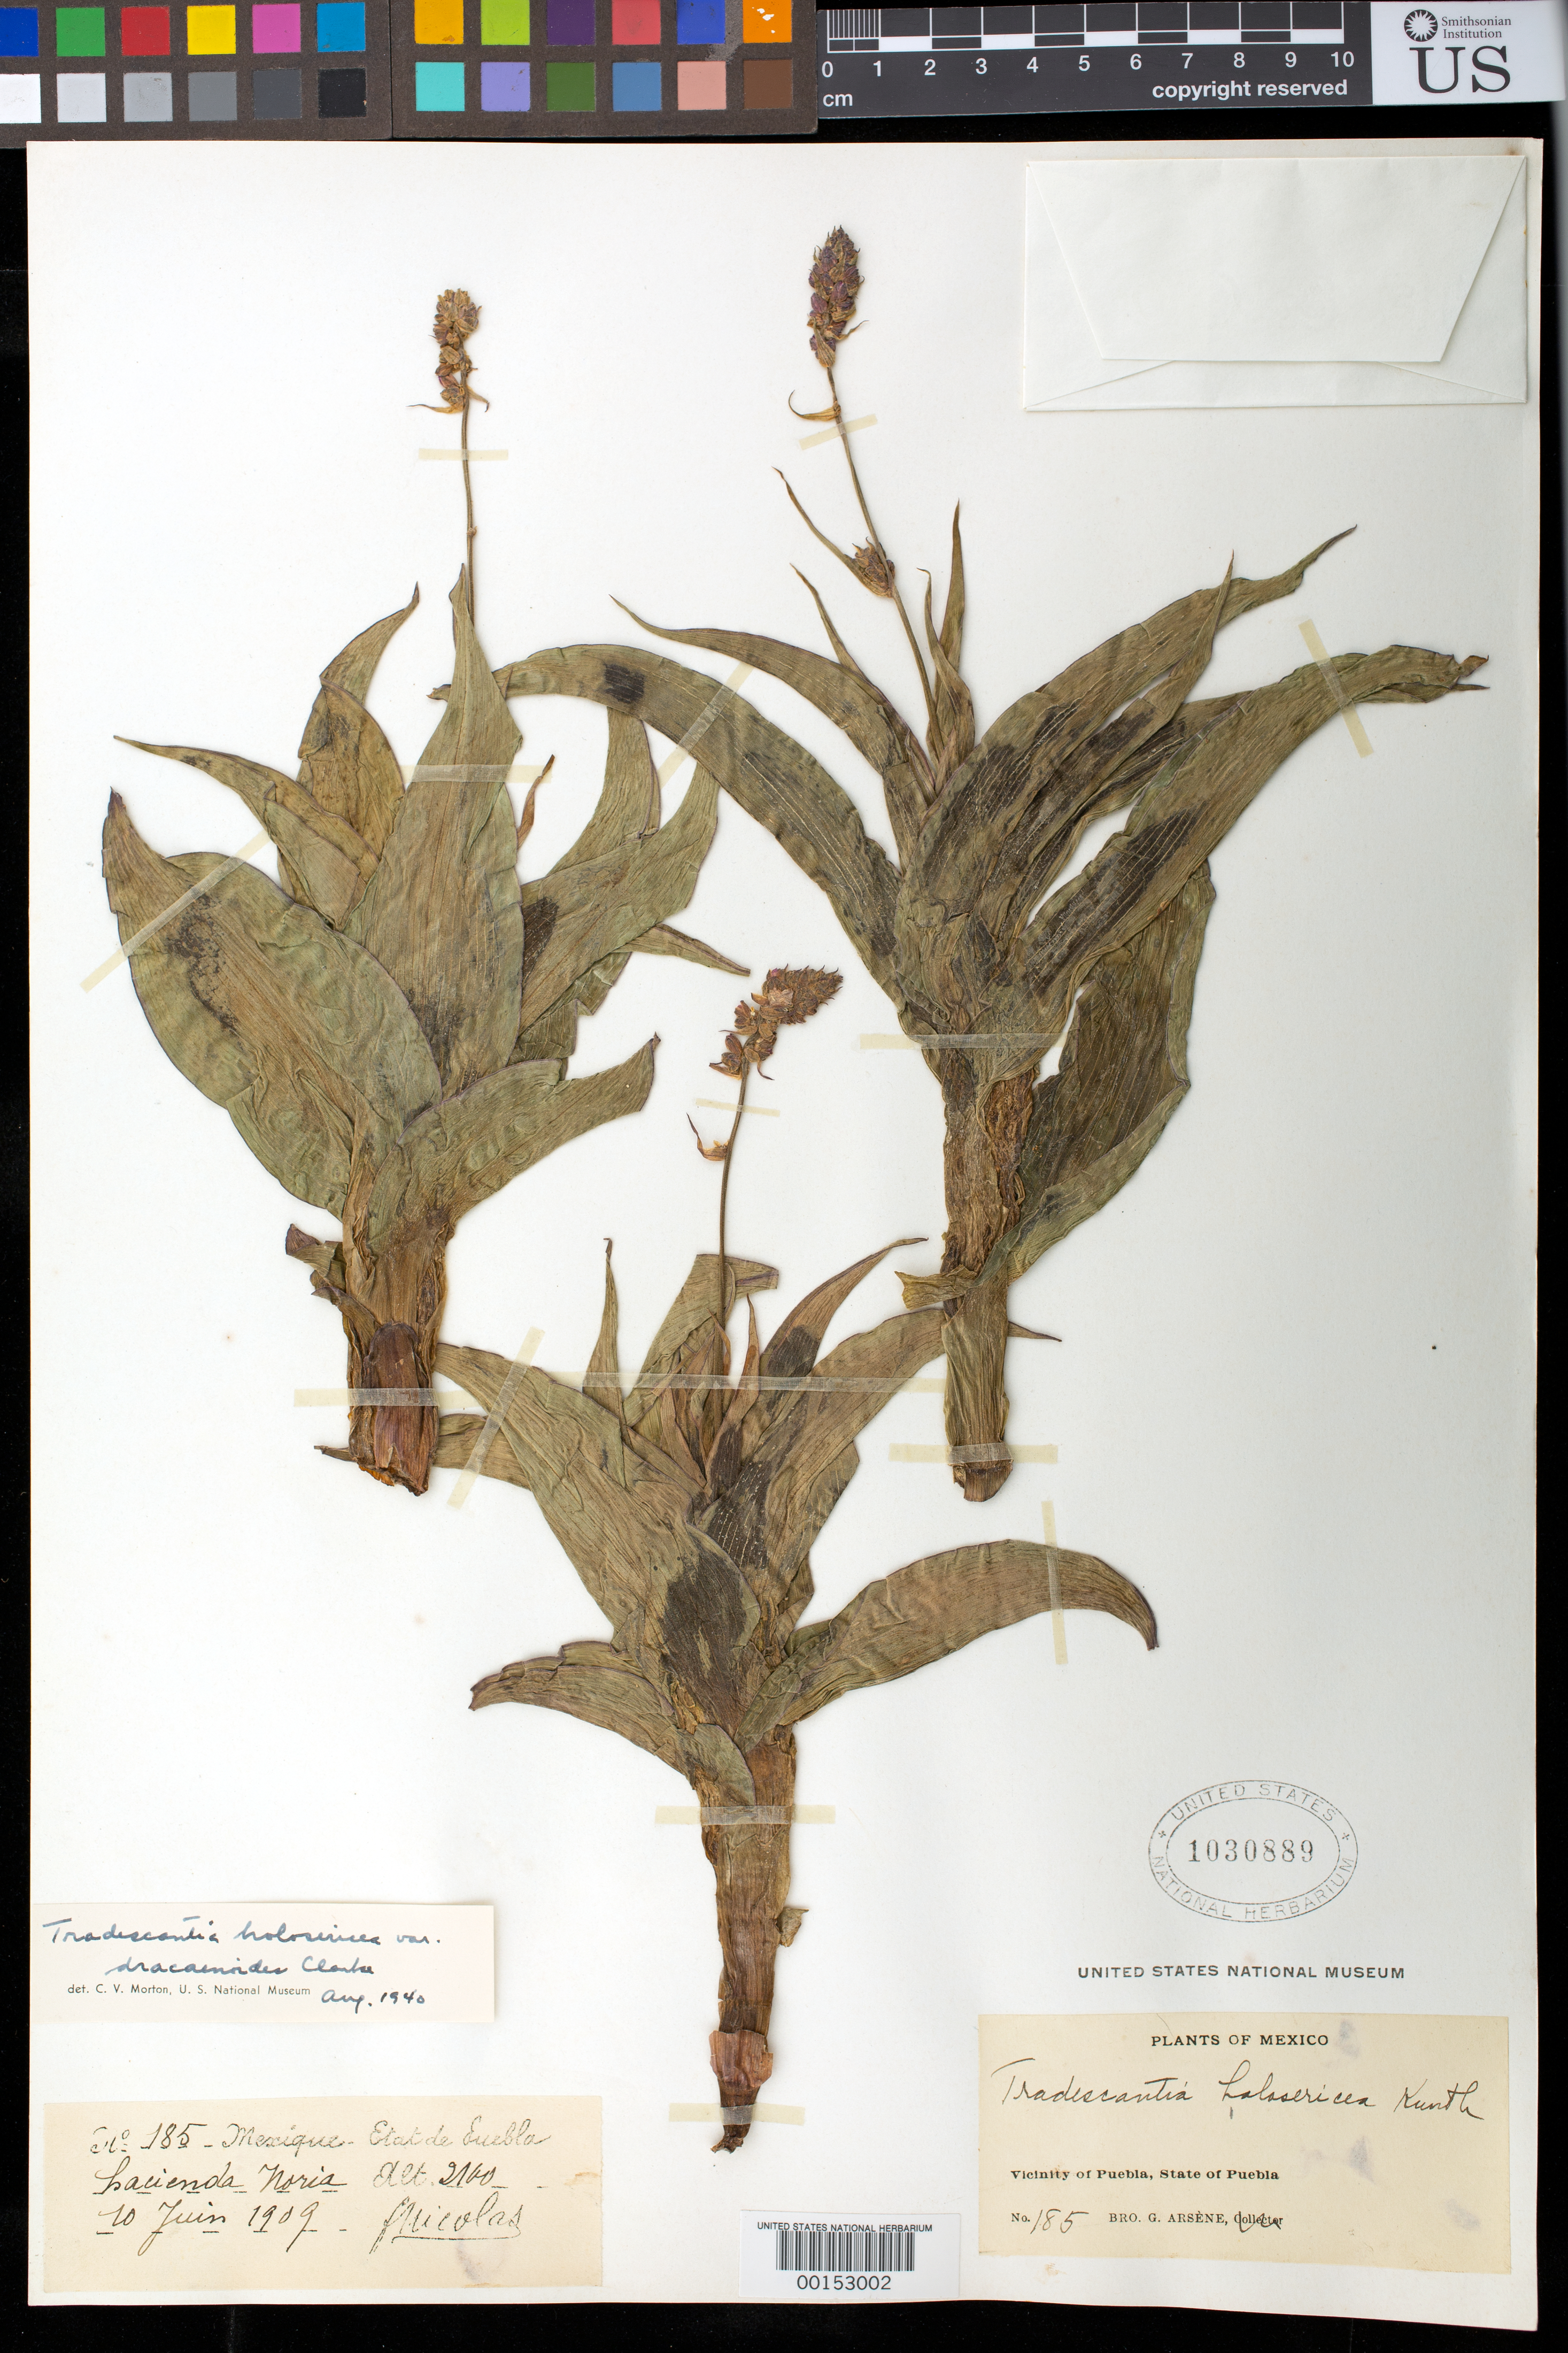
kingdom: Plantae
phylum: Tracheophyta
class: Liliopsida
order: Commelinales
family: Commelinaceae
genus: Thyrsanthemum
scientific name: Thyrsanthemum floribundum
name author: (M. Martens & Galeotti) Pichon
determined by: Hunt, D. R.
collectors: Bro. G. Arsène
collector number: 185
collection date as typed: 10 Jun 1909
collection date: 1909-06-10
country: Mexico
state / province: Puebla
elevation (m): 2100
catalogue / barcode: US 1030889